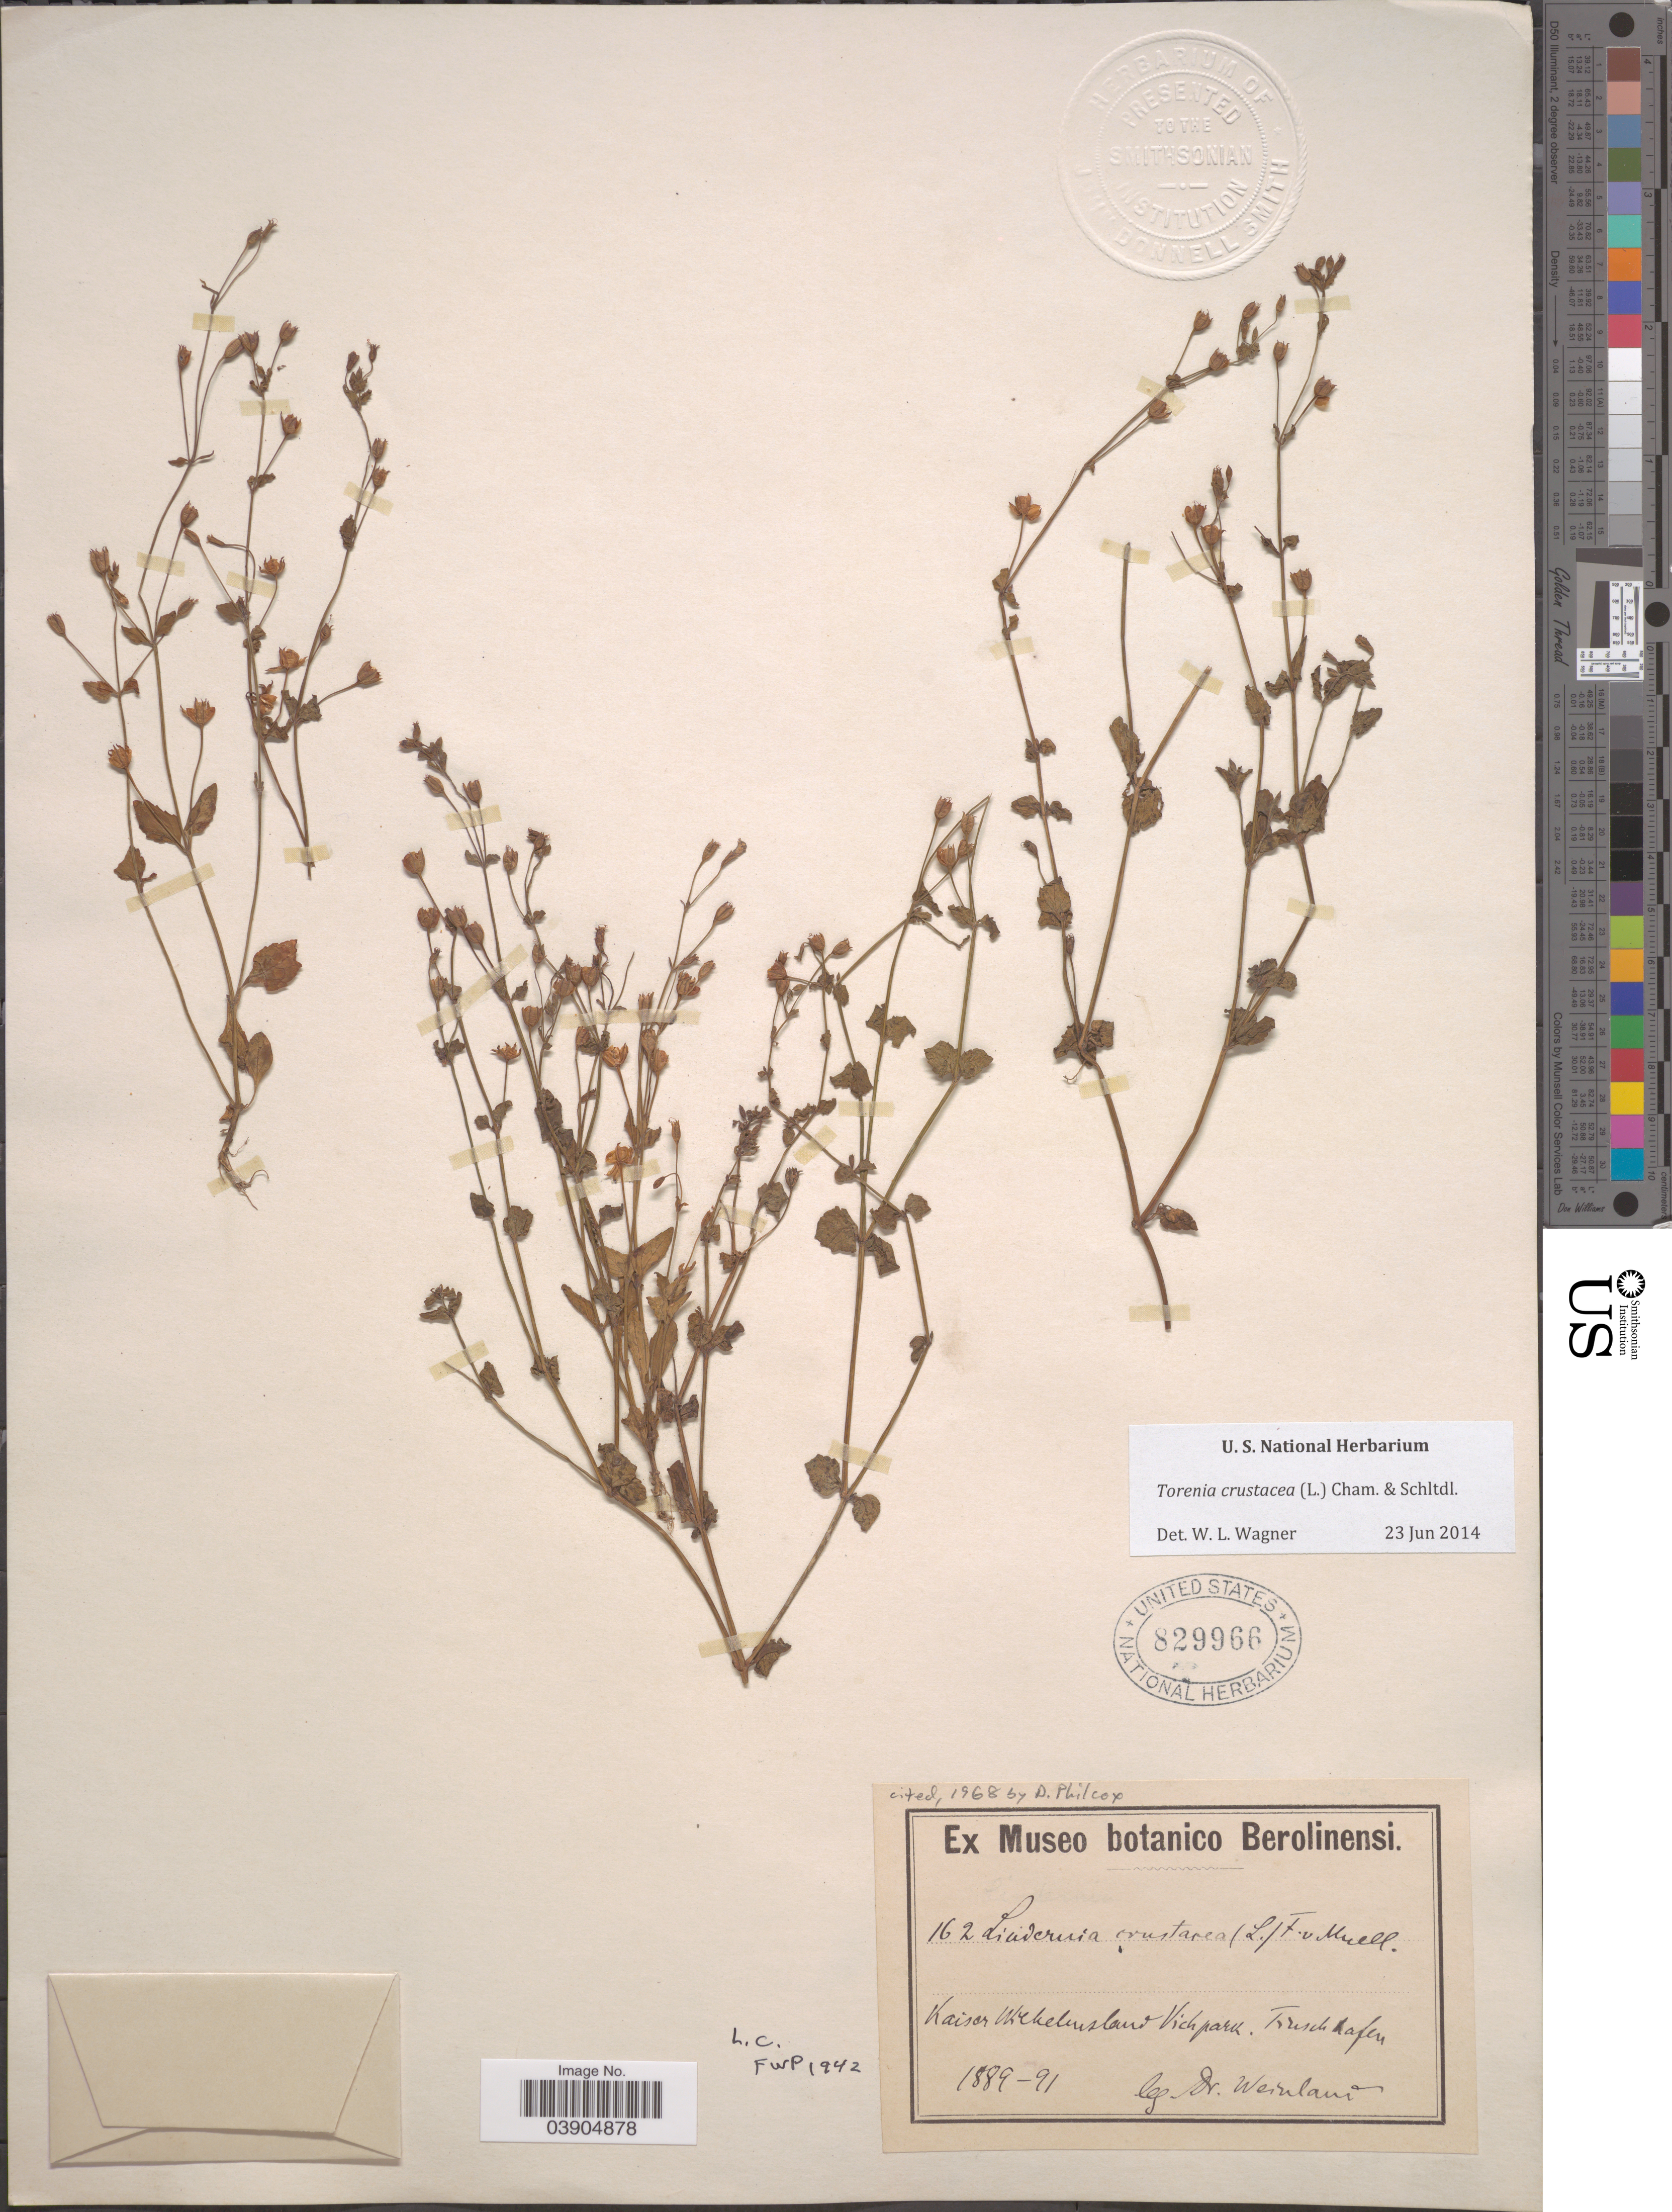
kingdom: Plantae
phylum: Tracheophyta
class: Magnoliopsida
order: Lamiales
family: Linderniaceae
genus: Lindernia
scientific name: Lindernia crustacea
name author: (L.) F. Muell.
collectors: Weinland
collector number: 162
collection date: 1889/1891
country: Papua New Guinea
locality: Kaiser Wihelmsland Kichpark. Finschhafen.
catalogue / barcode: US 829966